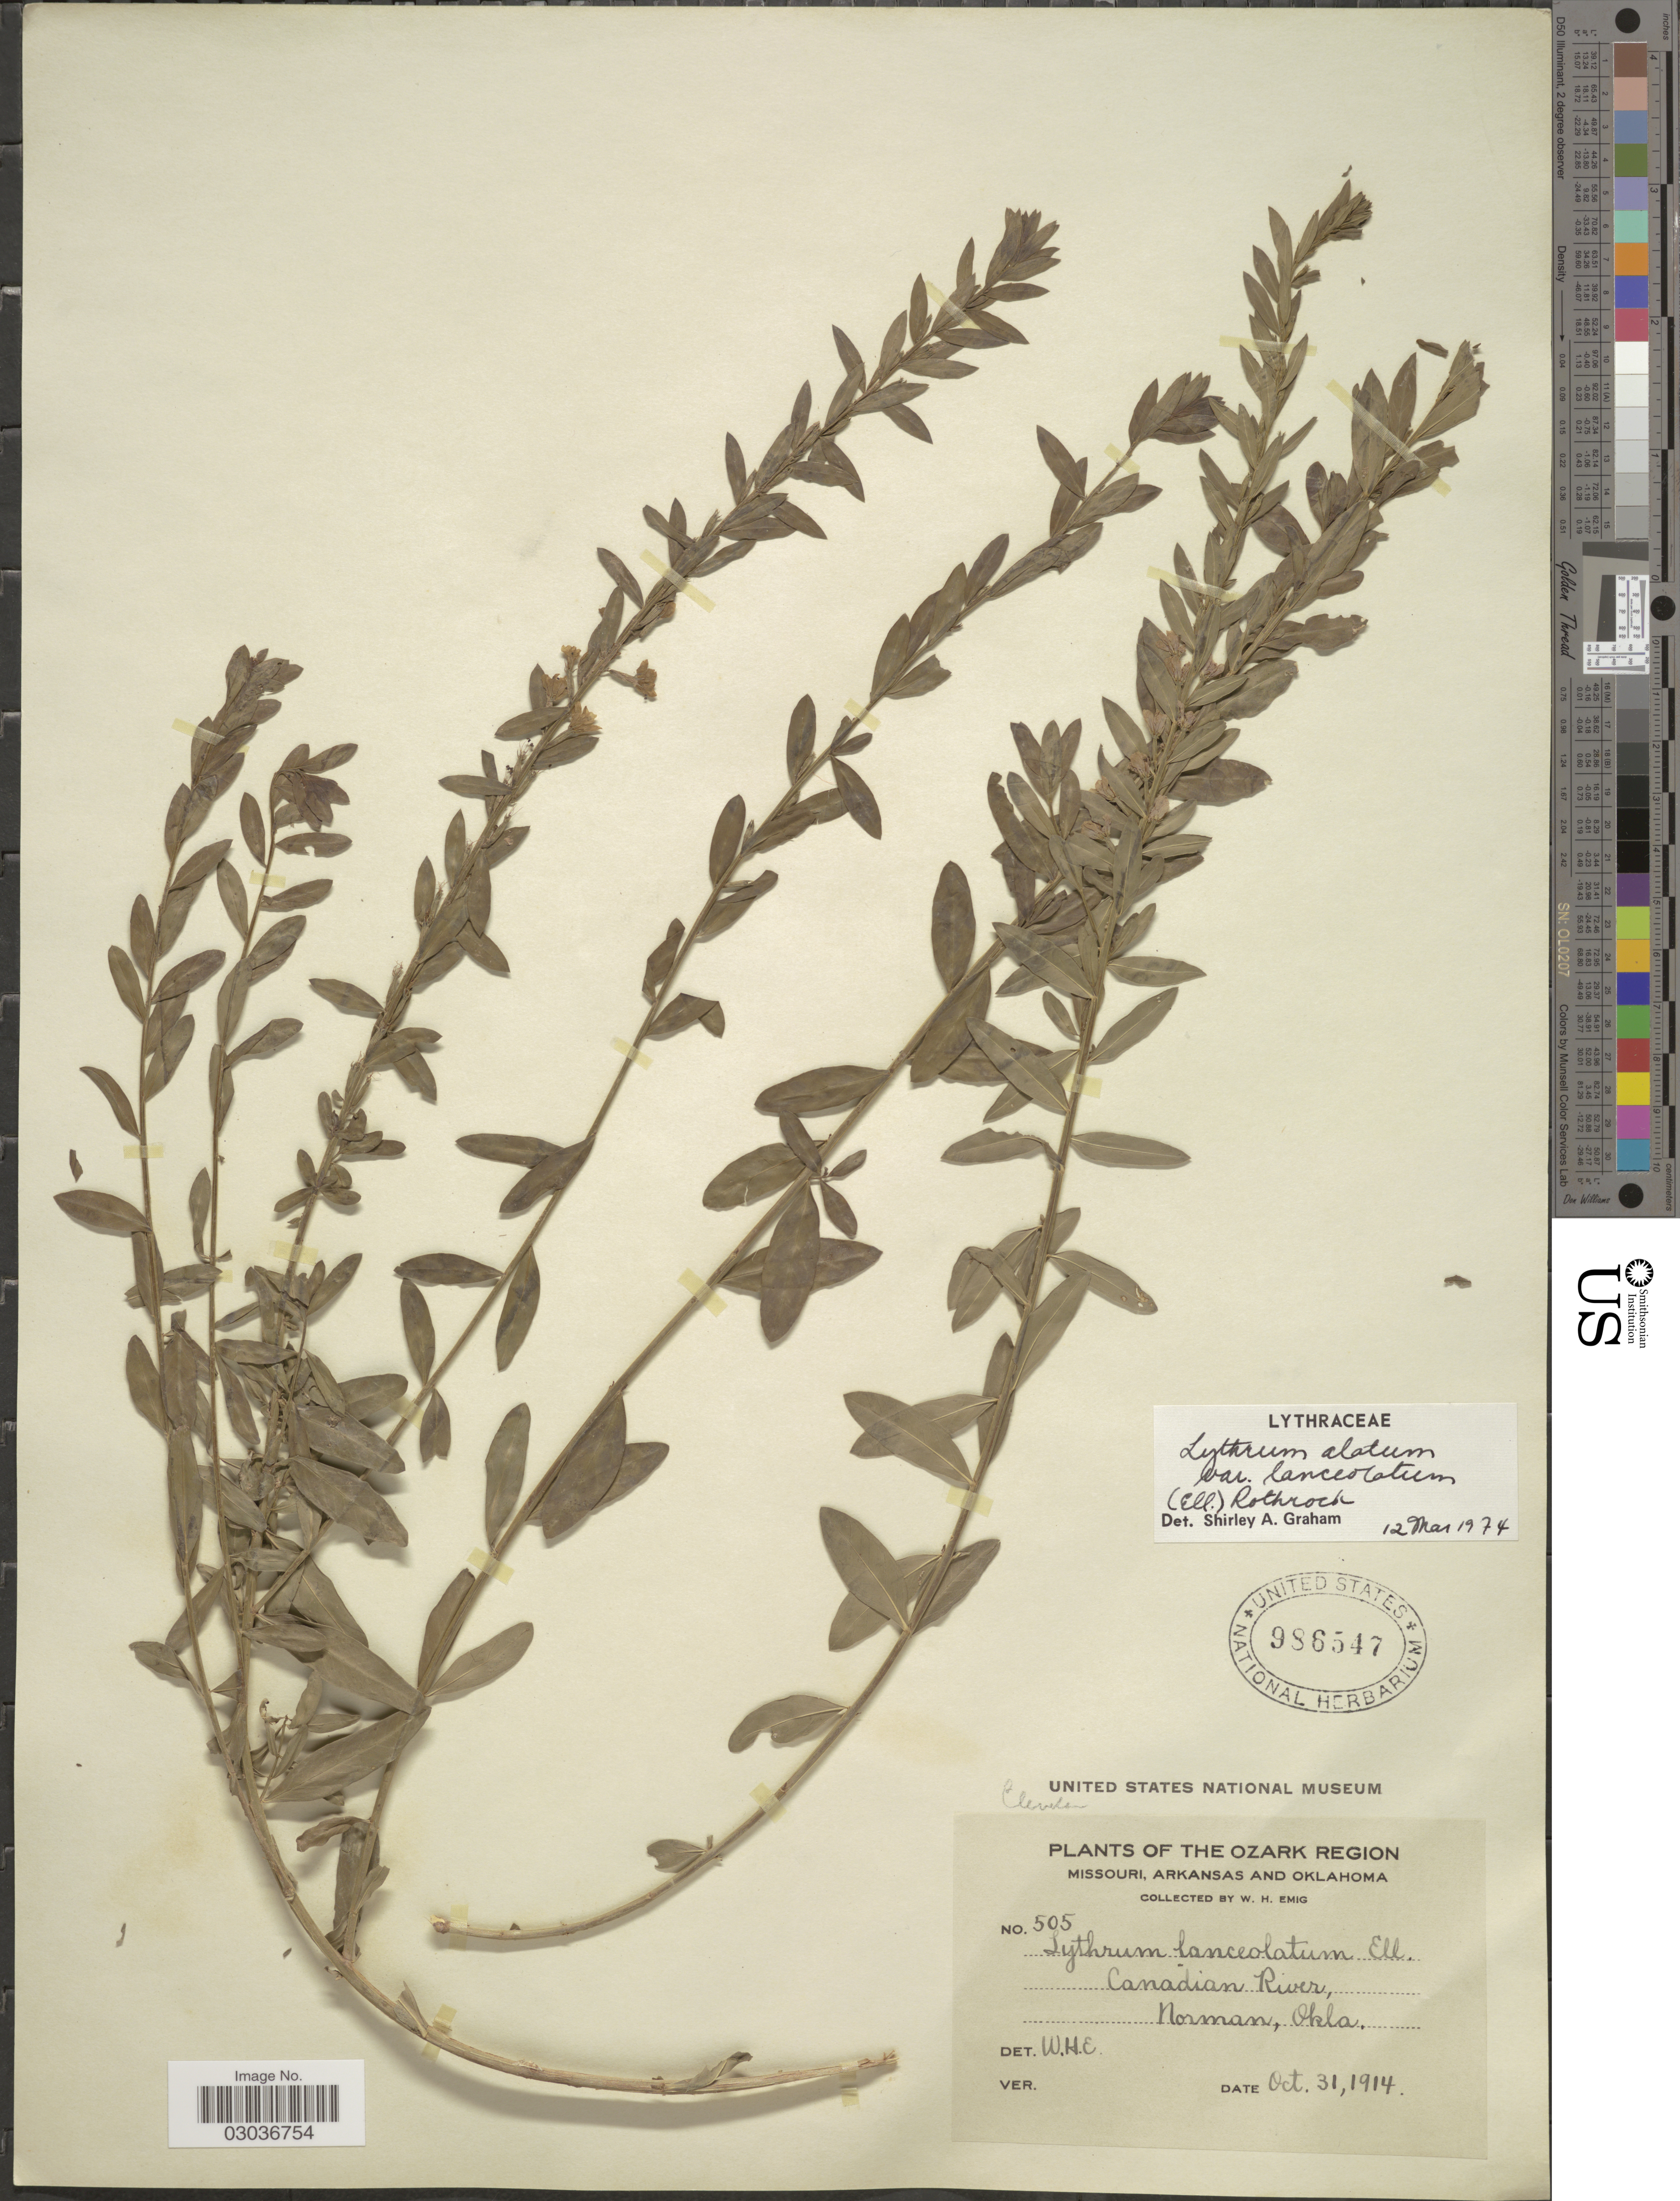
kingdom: Plantae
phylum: Tracheophyta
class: Magnoliopsida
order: Myrtales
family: Lythraceae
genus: Lythrum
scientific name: Lythrum alatum var. lanceolatum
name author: (Elliott) A. Gray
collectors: W. H. Emig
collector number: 505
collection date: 1914-10-31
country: United States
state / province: Oklahoma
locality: The Ozark Region. Canadian River, Norman.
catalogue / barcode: US 986547